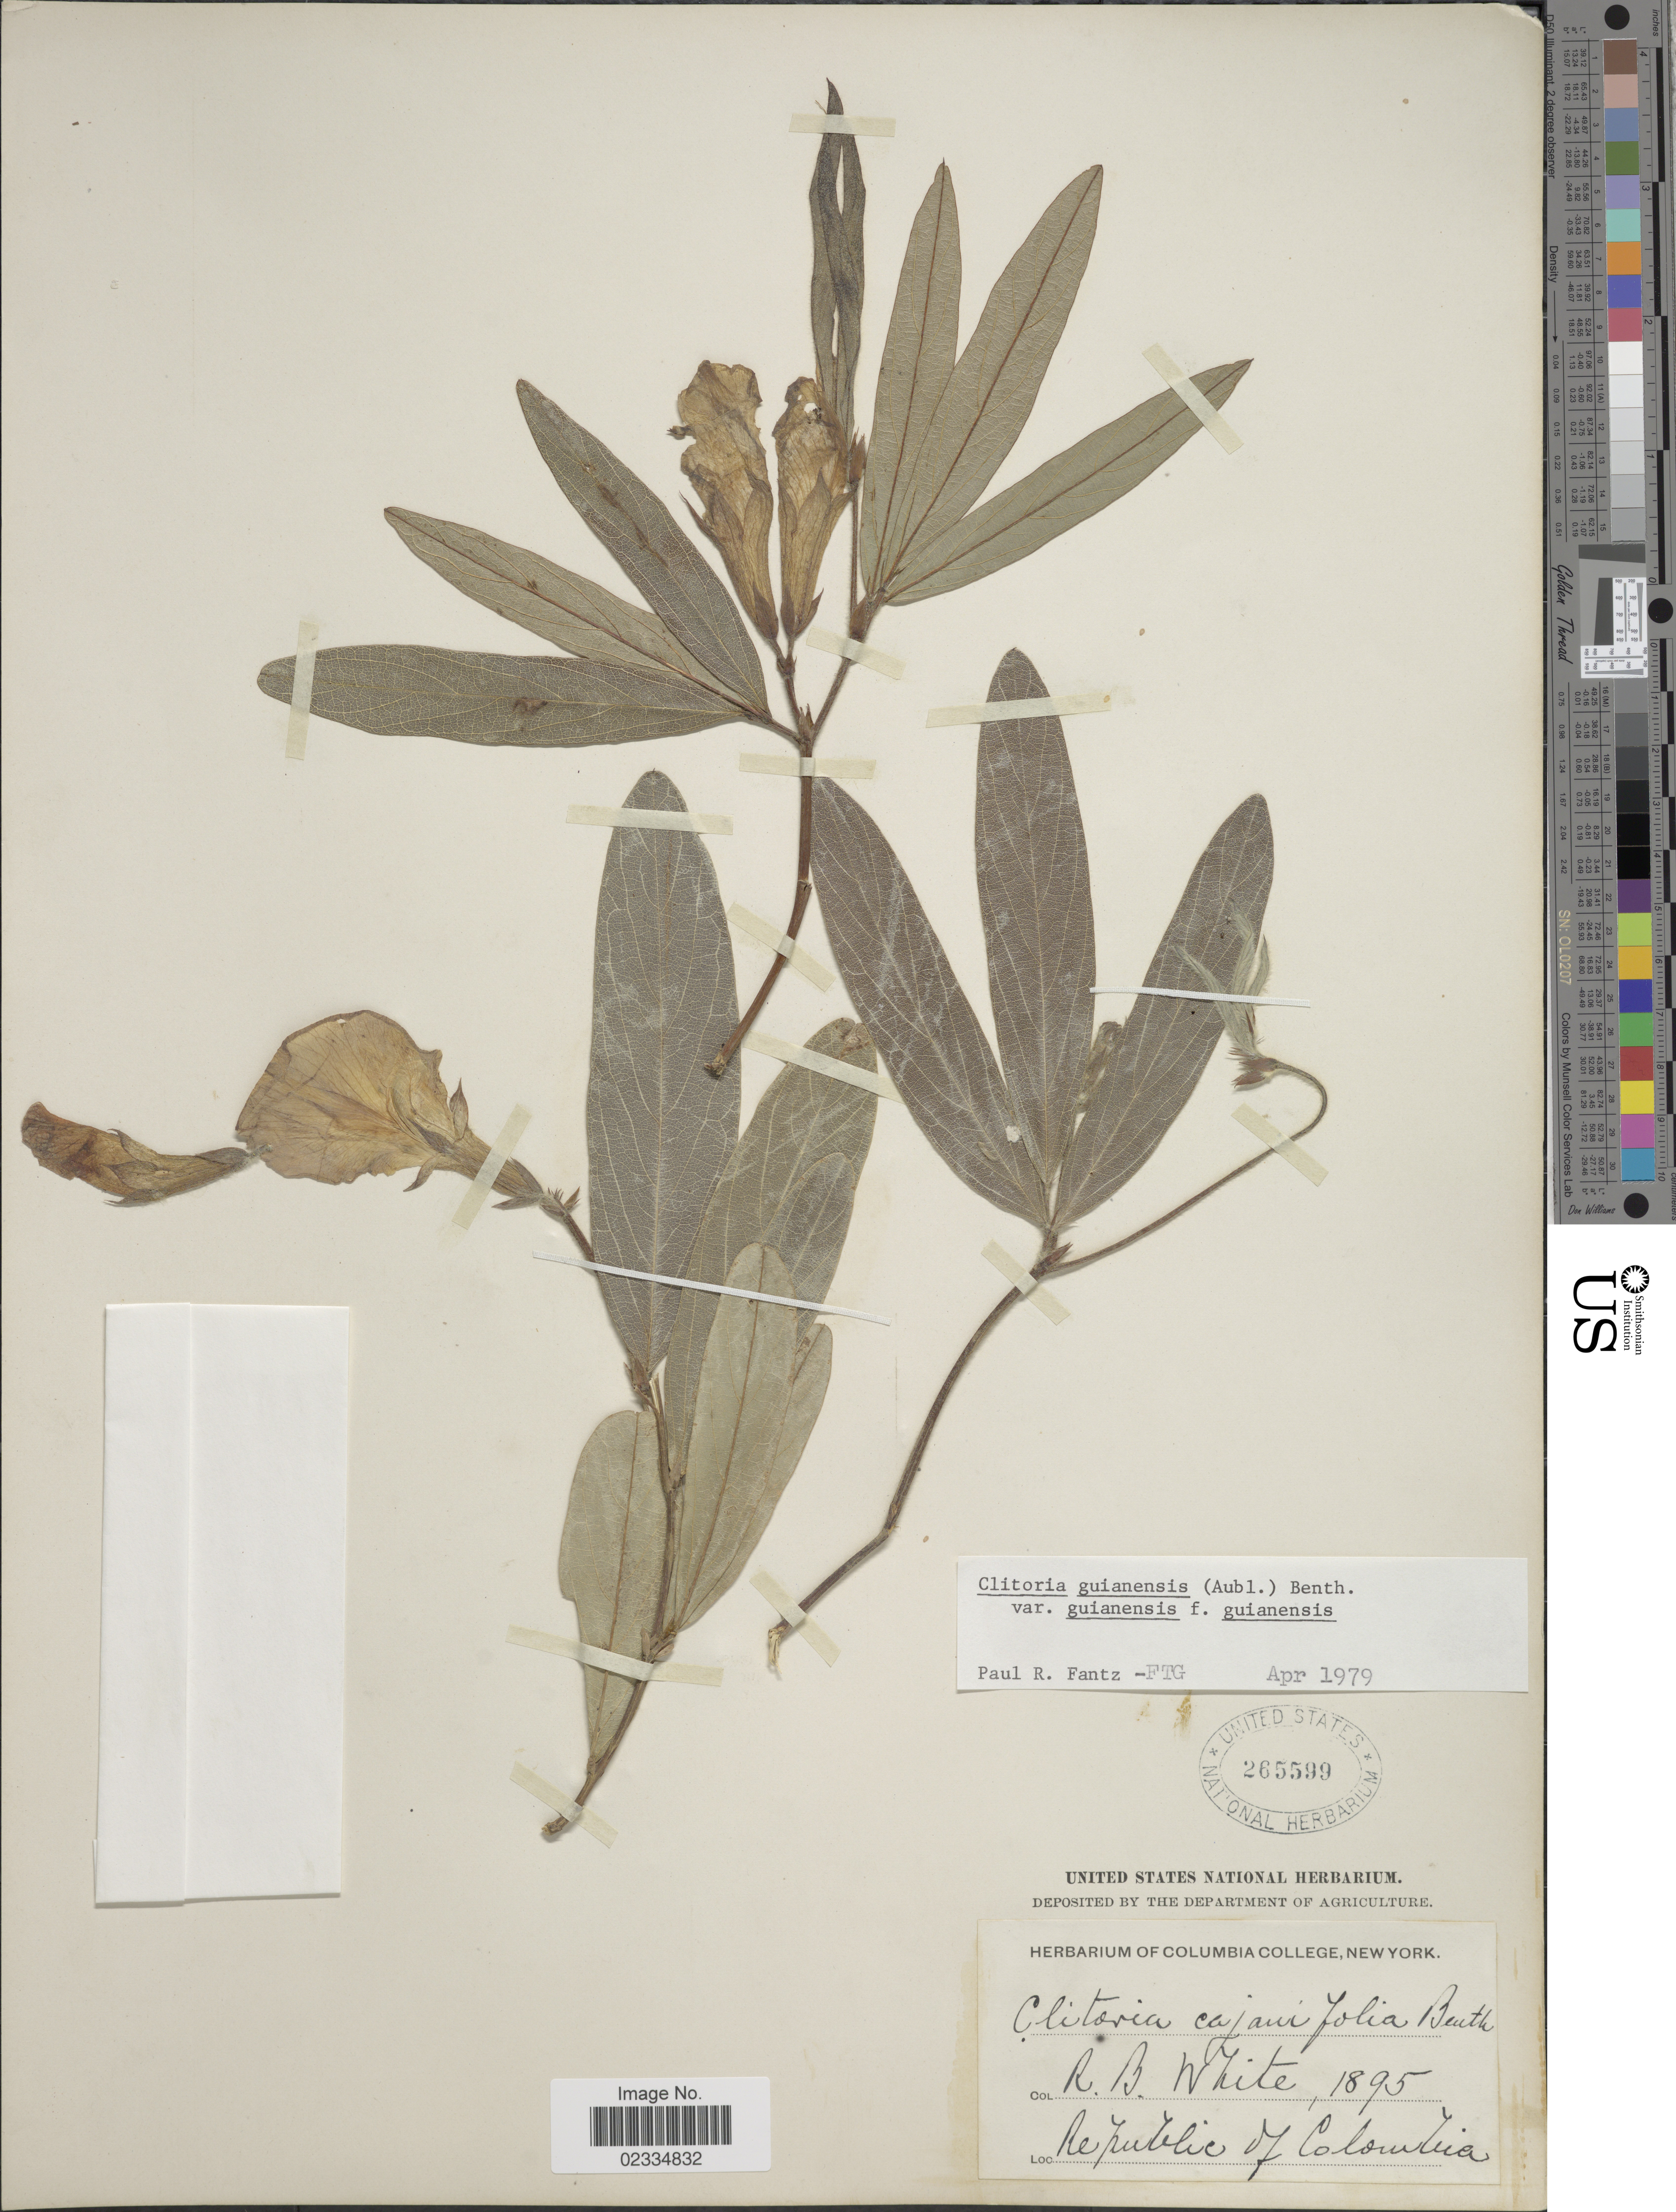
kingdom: Plantae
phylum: Tracheophyta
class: Magnoliopsida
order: Fabales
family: Fabaceae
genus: Clitoria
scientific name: Clitoria guianensis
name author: (Aubl.) Benth.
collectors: R. B. White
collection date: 1895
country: Colombia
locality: Republic of Colombia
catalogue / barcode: US 265599